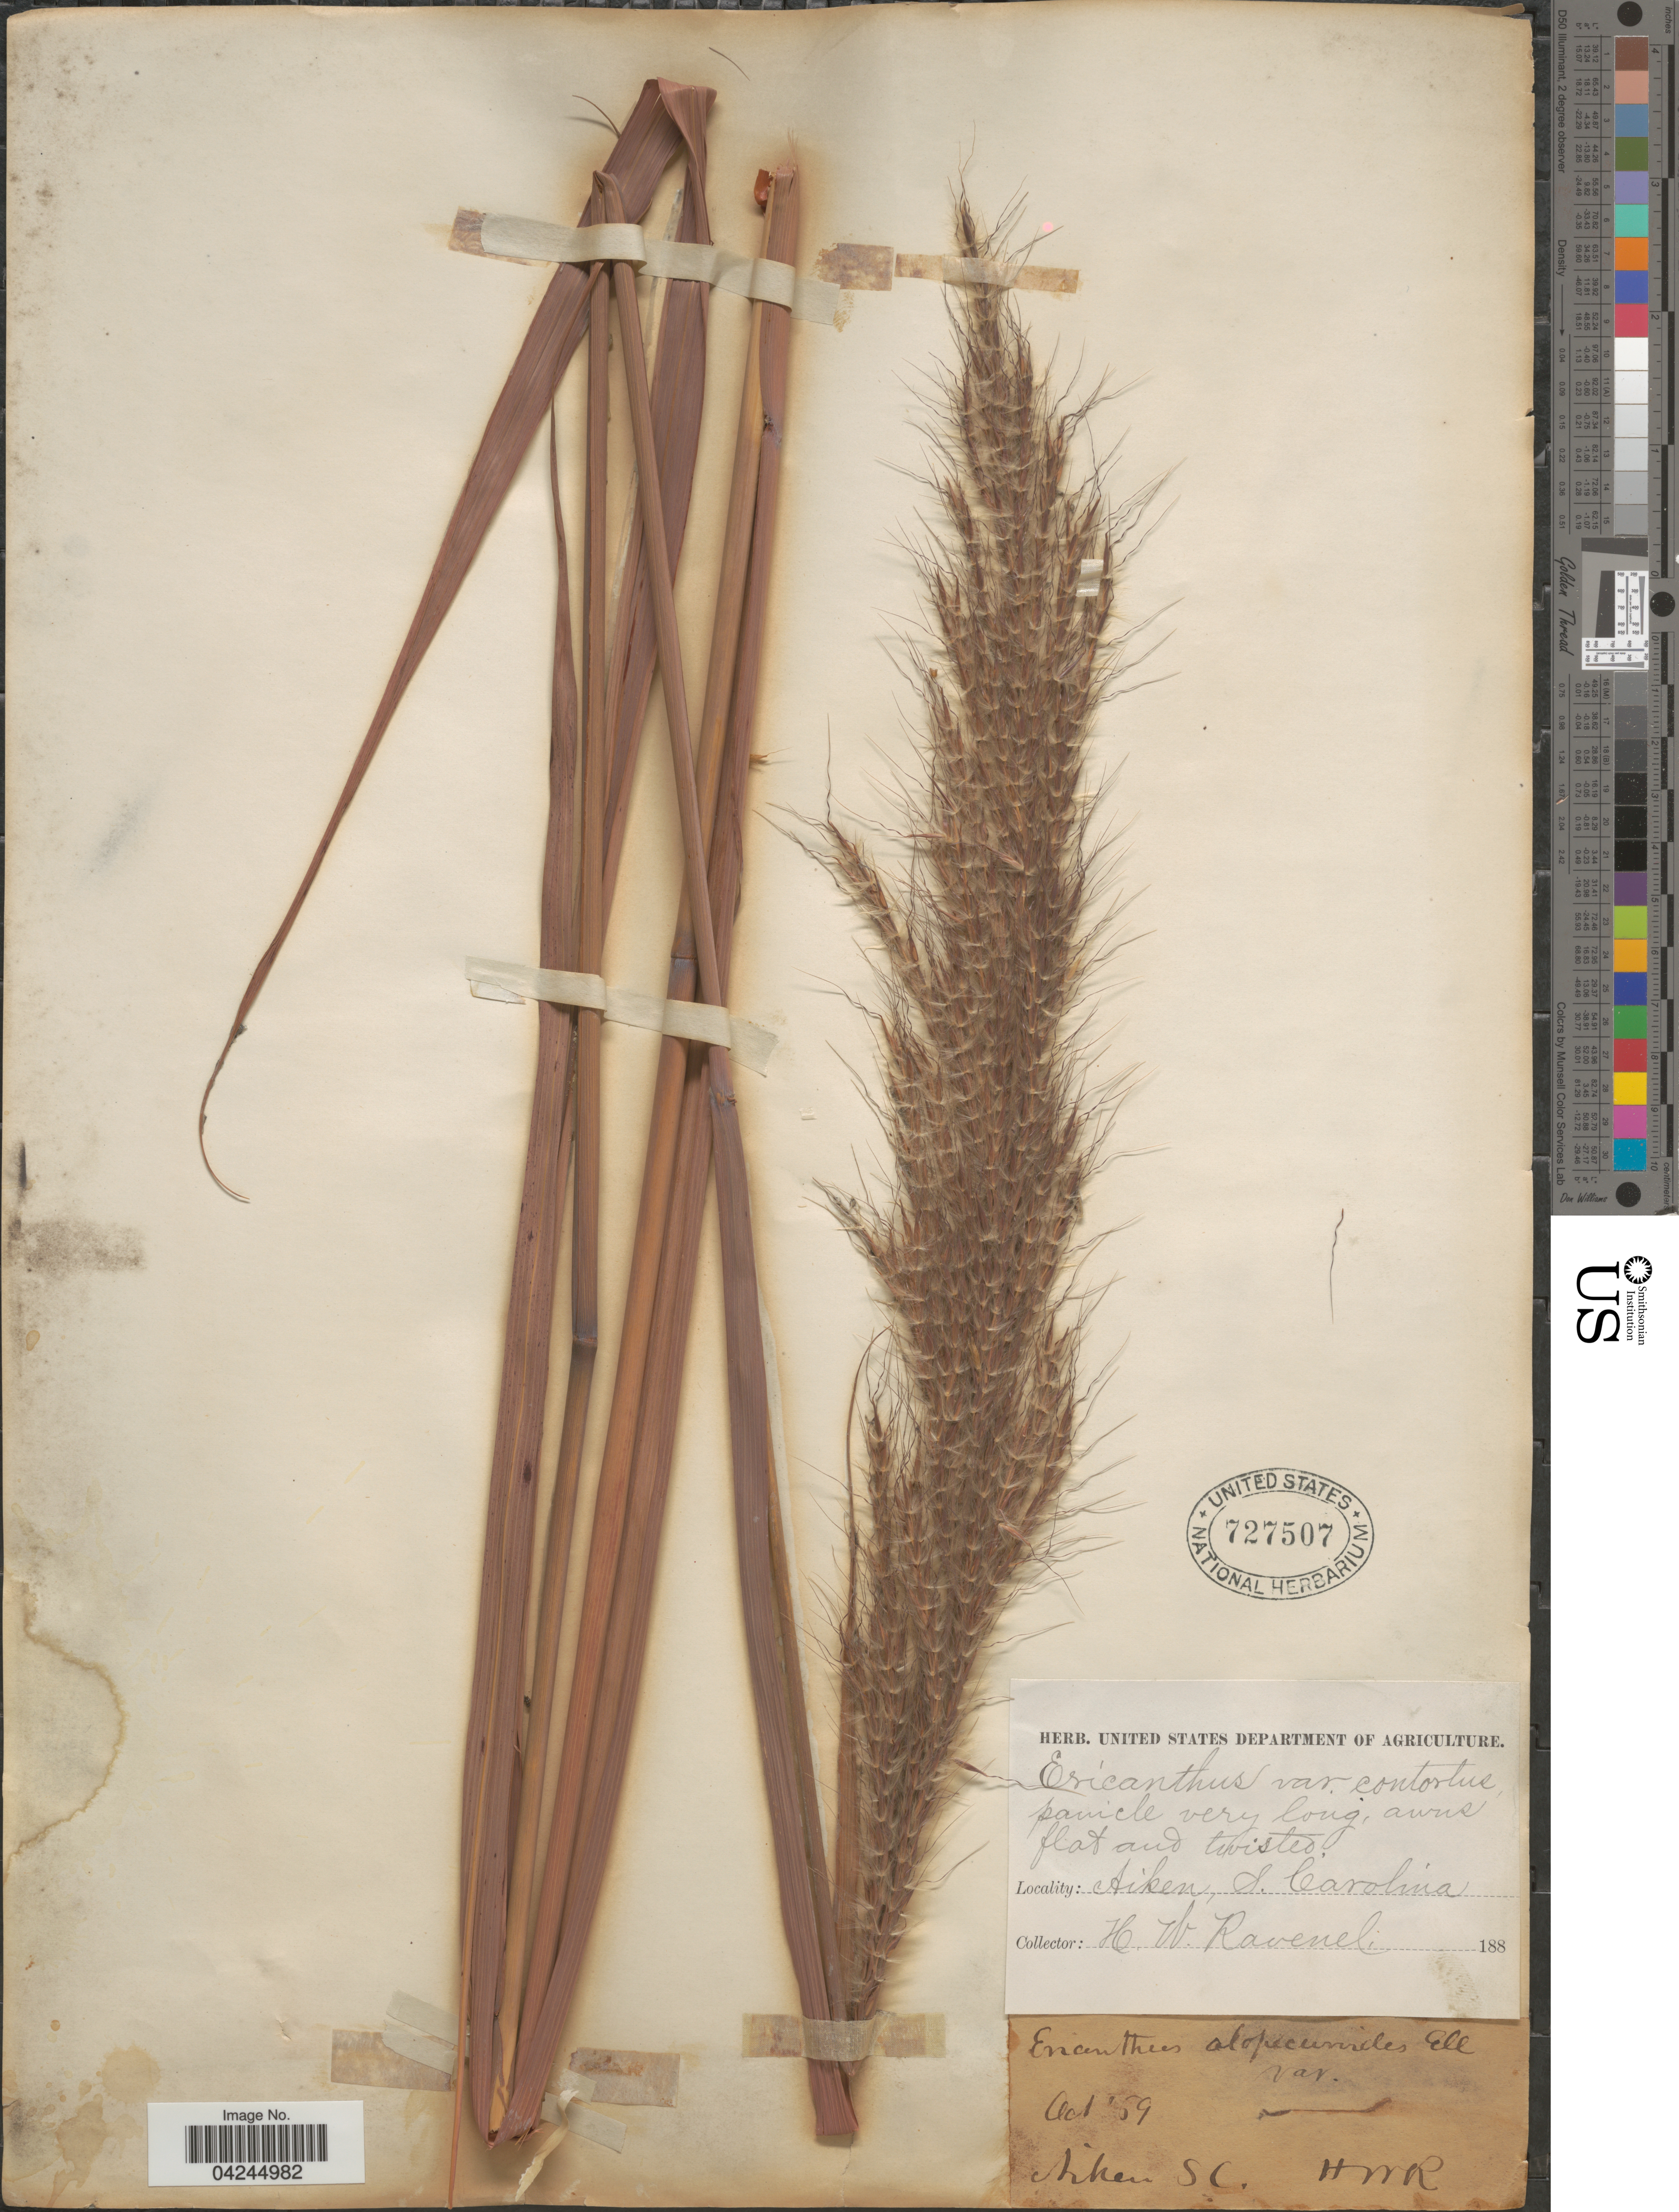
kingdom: Plantae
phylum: Tracheophyta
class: Liliopsida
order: Poales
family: Poaceae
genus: Erianthus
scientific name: Erianthus brevibarbis var. contortus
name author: (Elliott) D.B. Ward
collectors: H. Ravenel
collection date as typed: Transcribed d/m/y: /10/59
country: United States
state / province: South Carolina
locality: Aiken. S. Carolina.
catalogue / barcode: US 727507